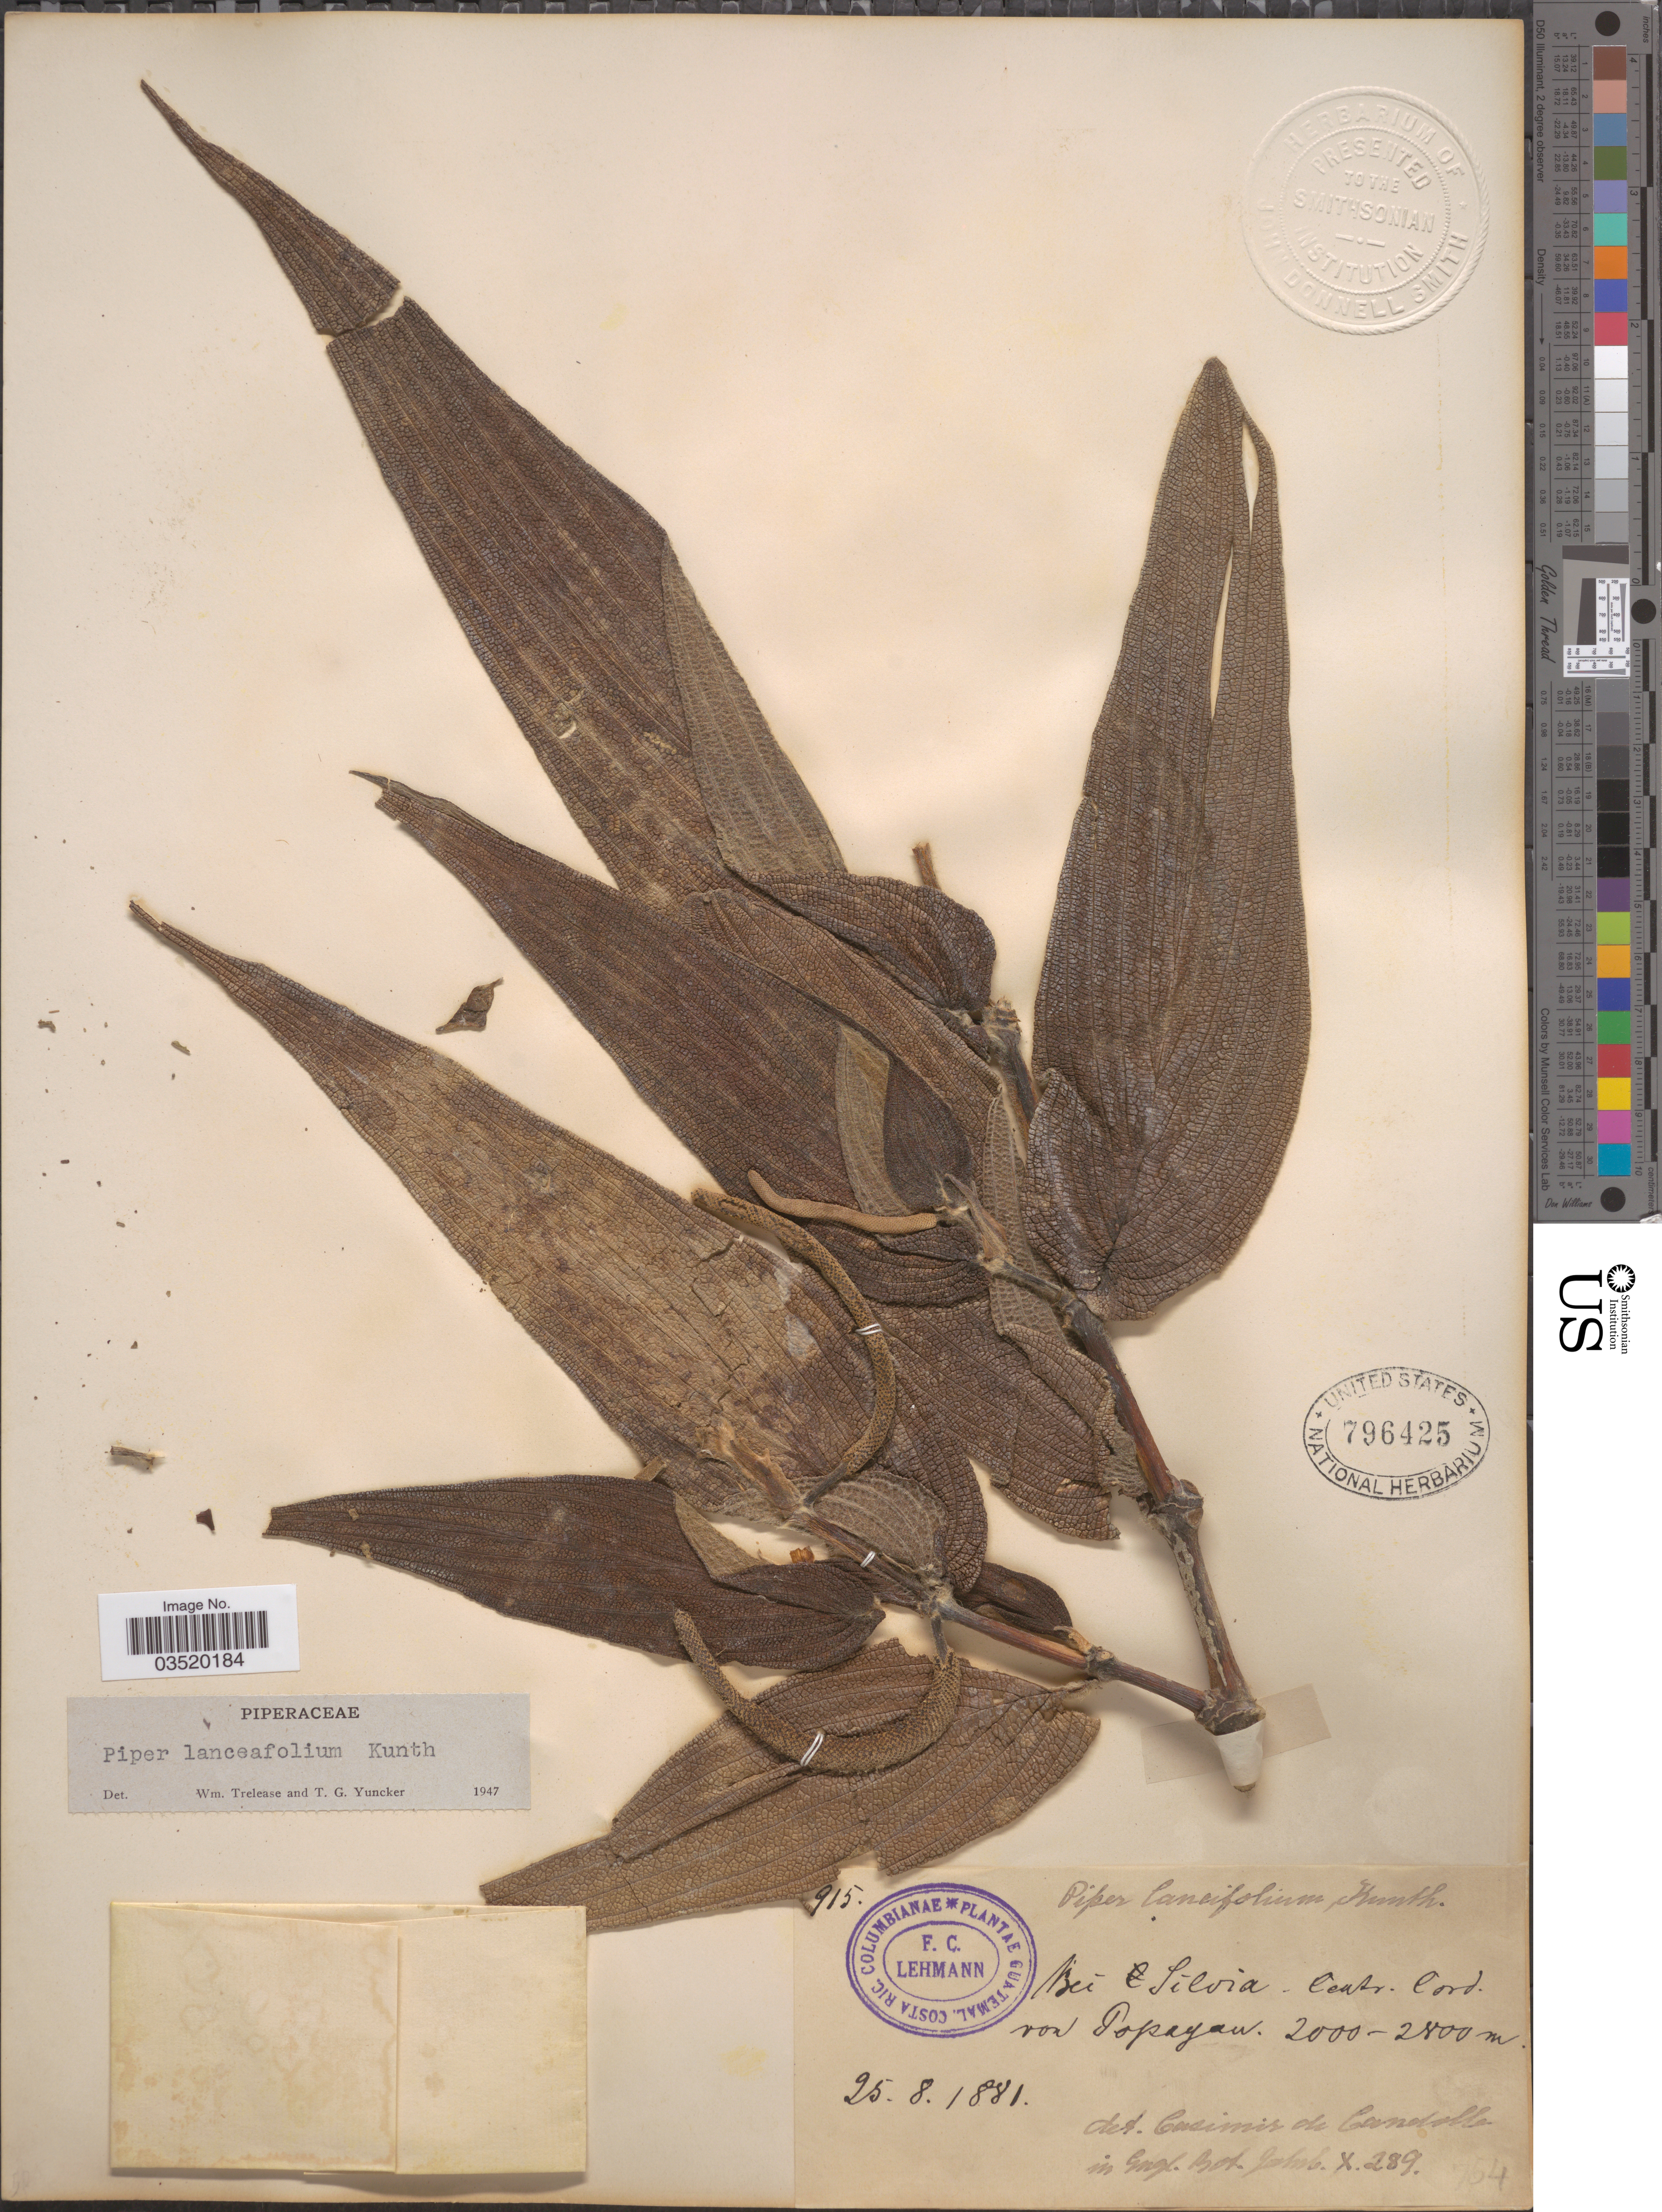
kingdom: Plantae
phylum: Tracheophyta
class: Magnoliopsida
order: Piperales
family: Piperaceae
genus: Piper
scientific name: Piper lanceifolium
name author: Kunth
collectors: F. C. Lehmann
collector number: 915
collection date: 1881-08-25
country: Colombia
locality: Bei Silvia - Centr. Cord. von Popayan.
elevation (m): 2000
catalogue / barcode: US 796425